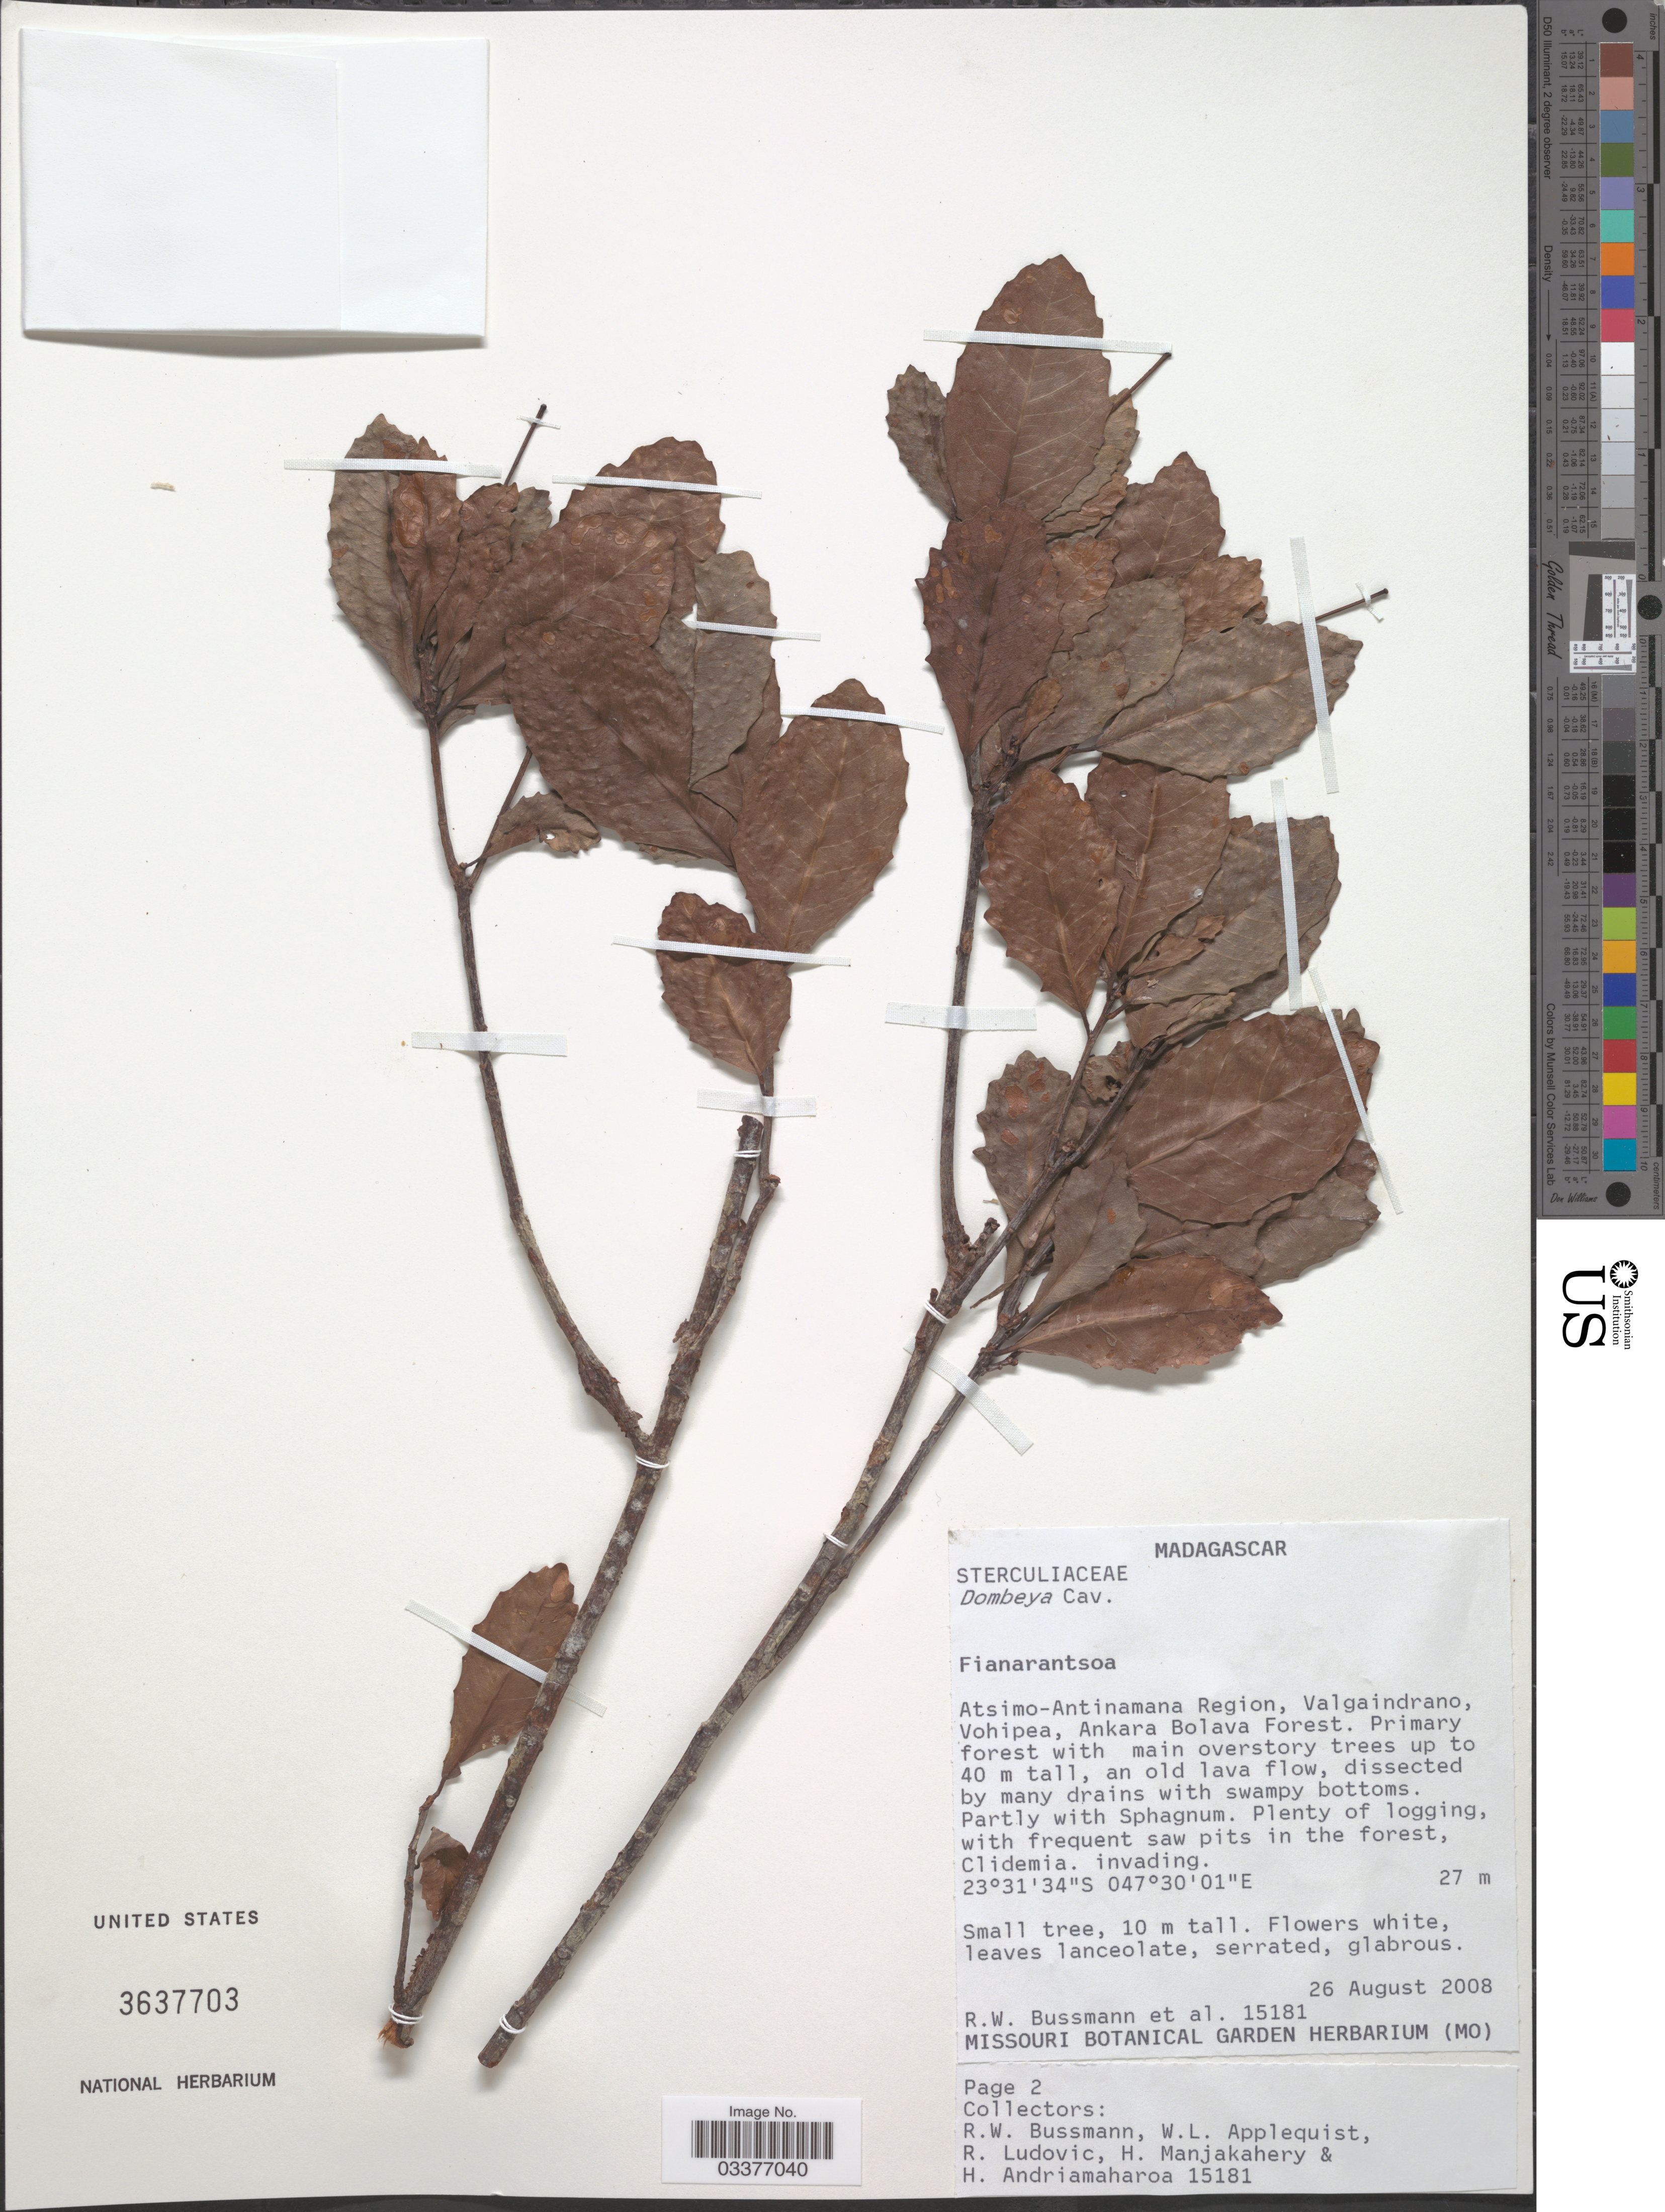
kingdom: Plantae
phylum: Tracheophyta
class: Magnoliopsida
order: Malvales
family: Malvaceae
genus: Dombeya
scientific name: Dombeya sp.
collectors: R. W. Bussmann, W. Applequist, R. Ludovic, H. N. Manjakahery & H. Andriamaharoa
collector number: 15181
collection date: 2008-08-26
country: Madagascar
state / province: Atsimo-Atsinanana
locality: Atsimo-Antinamana Region, Valgaindrano, Vohipea, Ankara Bolava Forest.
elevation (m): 27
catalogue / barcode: US 3637703